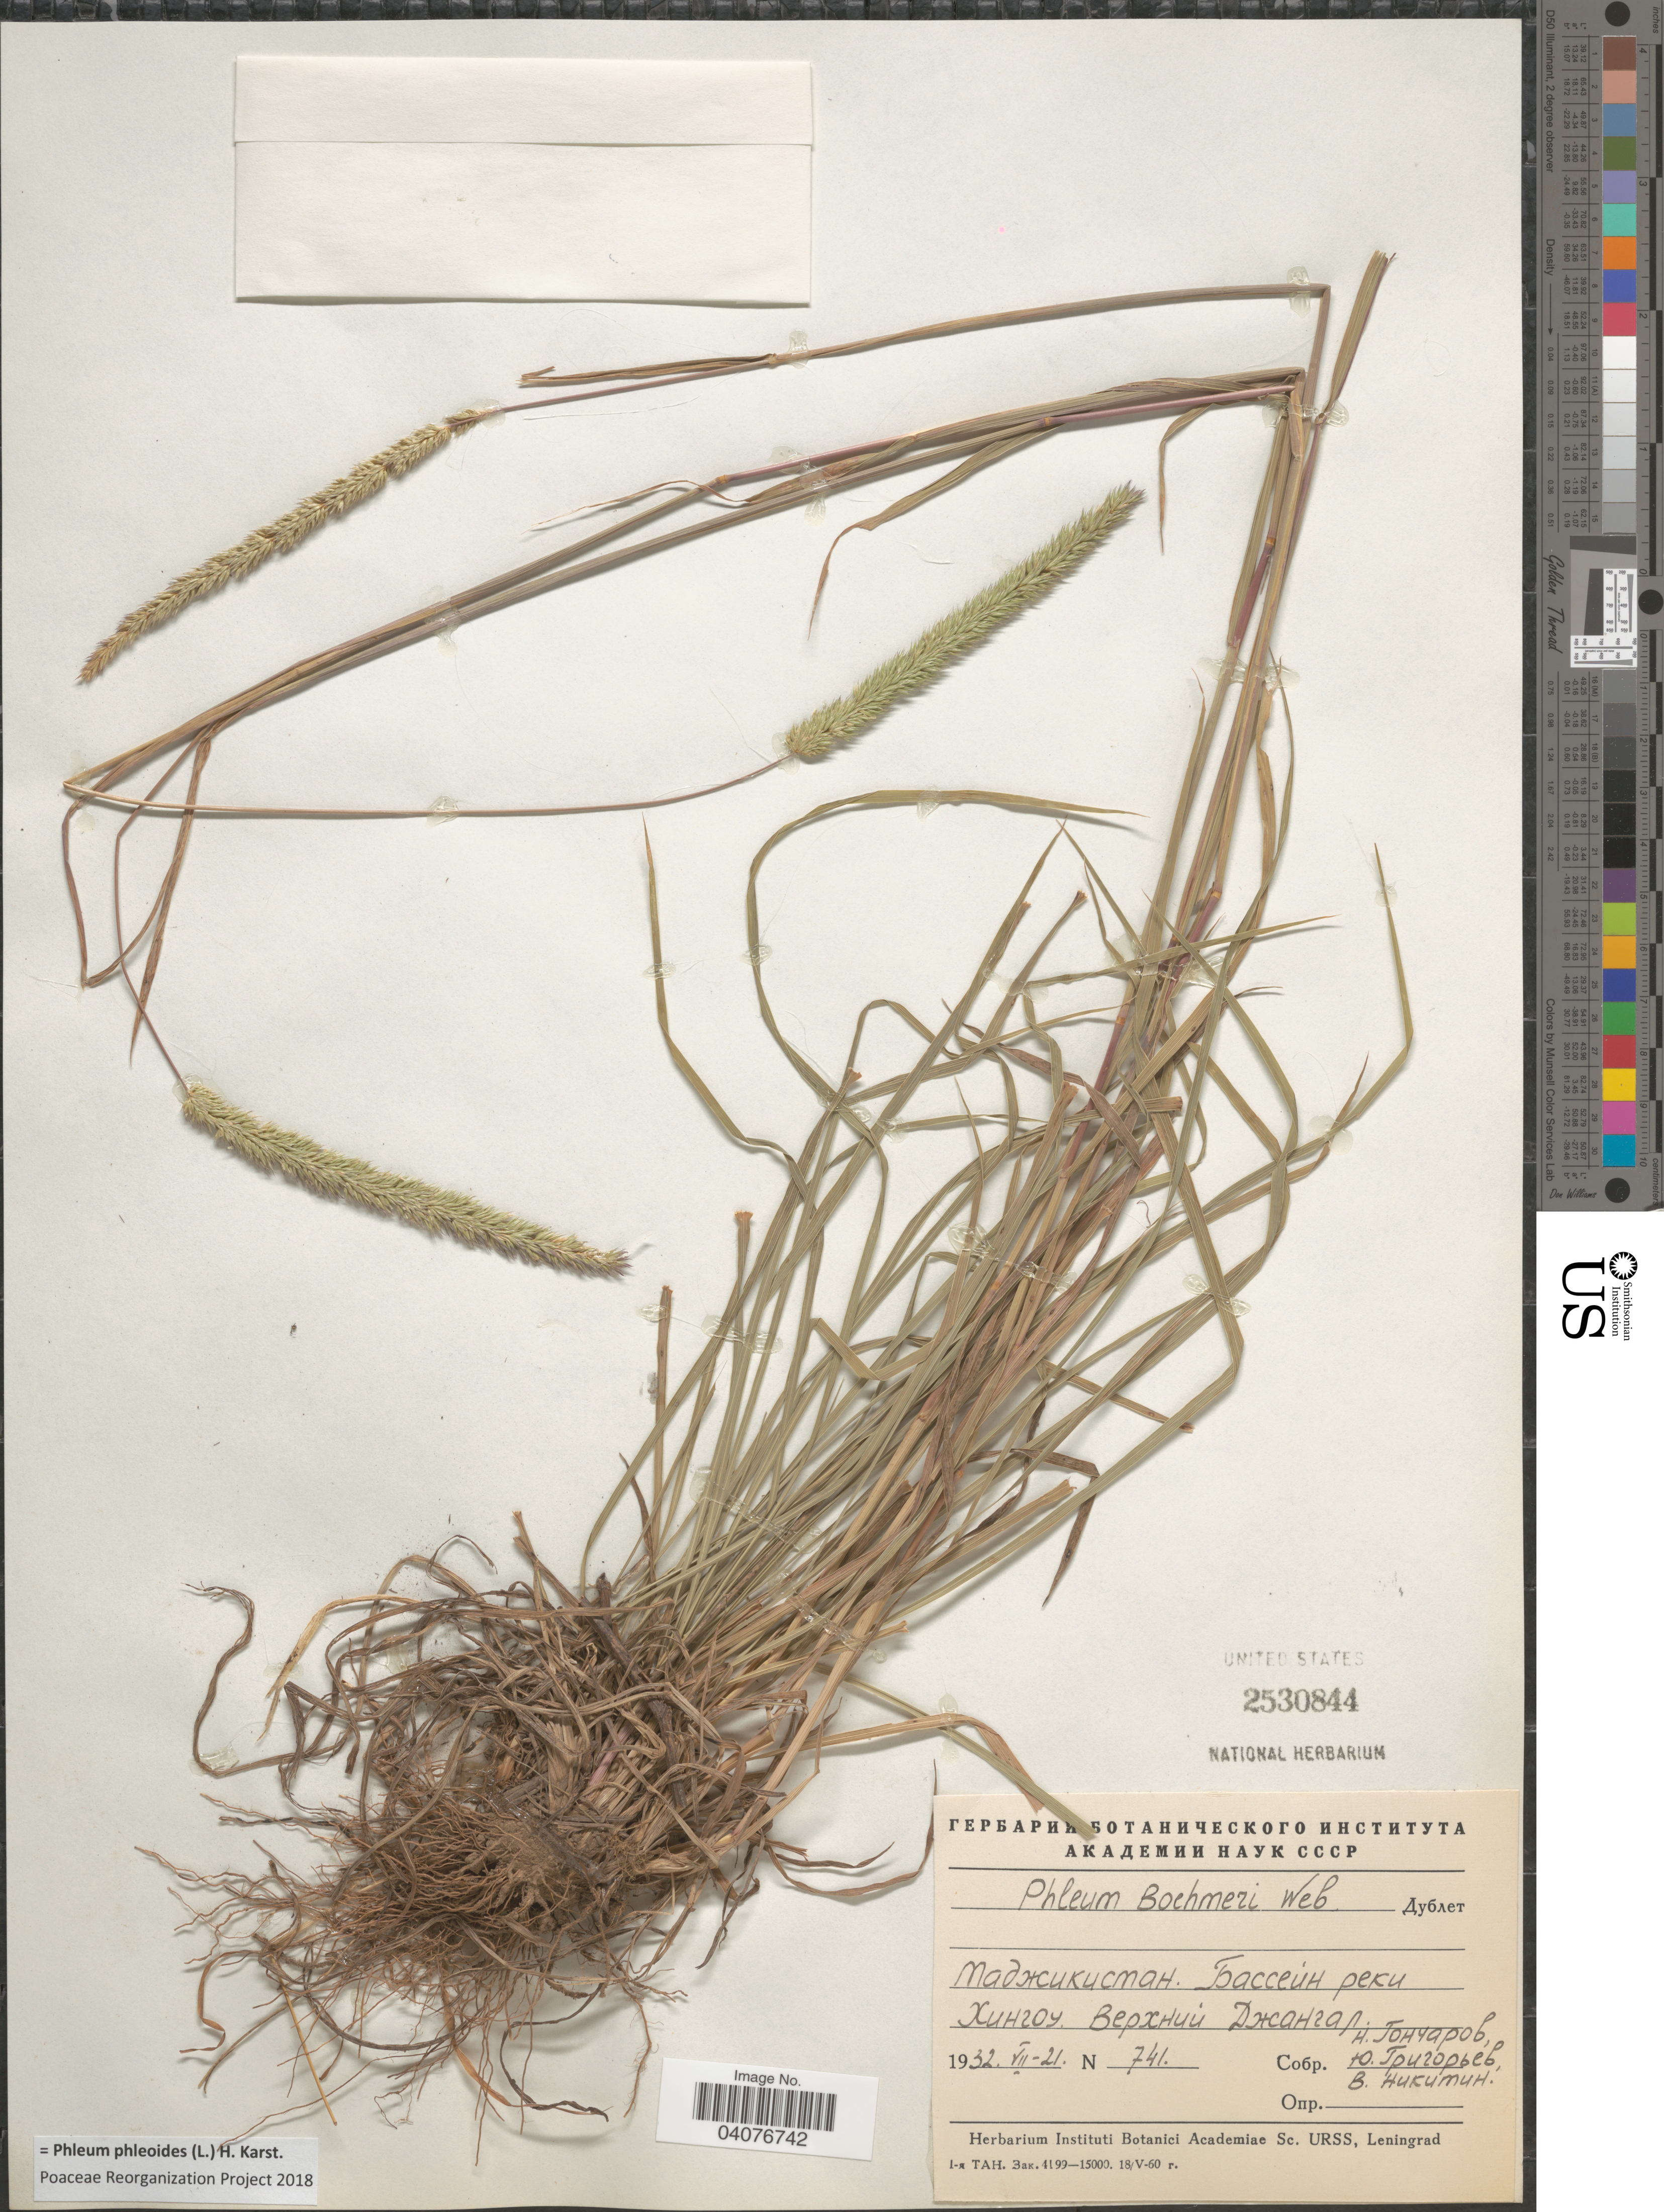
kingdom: Plantae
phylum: Tracheophyta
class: Liliopsida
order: Poales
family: Poaceae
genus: Phleum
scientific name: Phleum phleoides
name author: (L.) H. Karst.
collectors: N. Goncharov, U. Grigorev & V. A. Nikitin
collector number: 741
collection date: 1932-07-21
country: Tajikistan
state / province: Gorno-Badakhstan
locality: Khingou, Jangal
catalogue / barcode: US 2530844